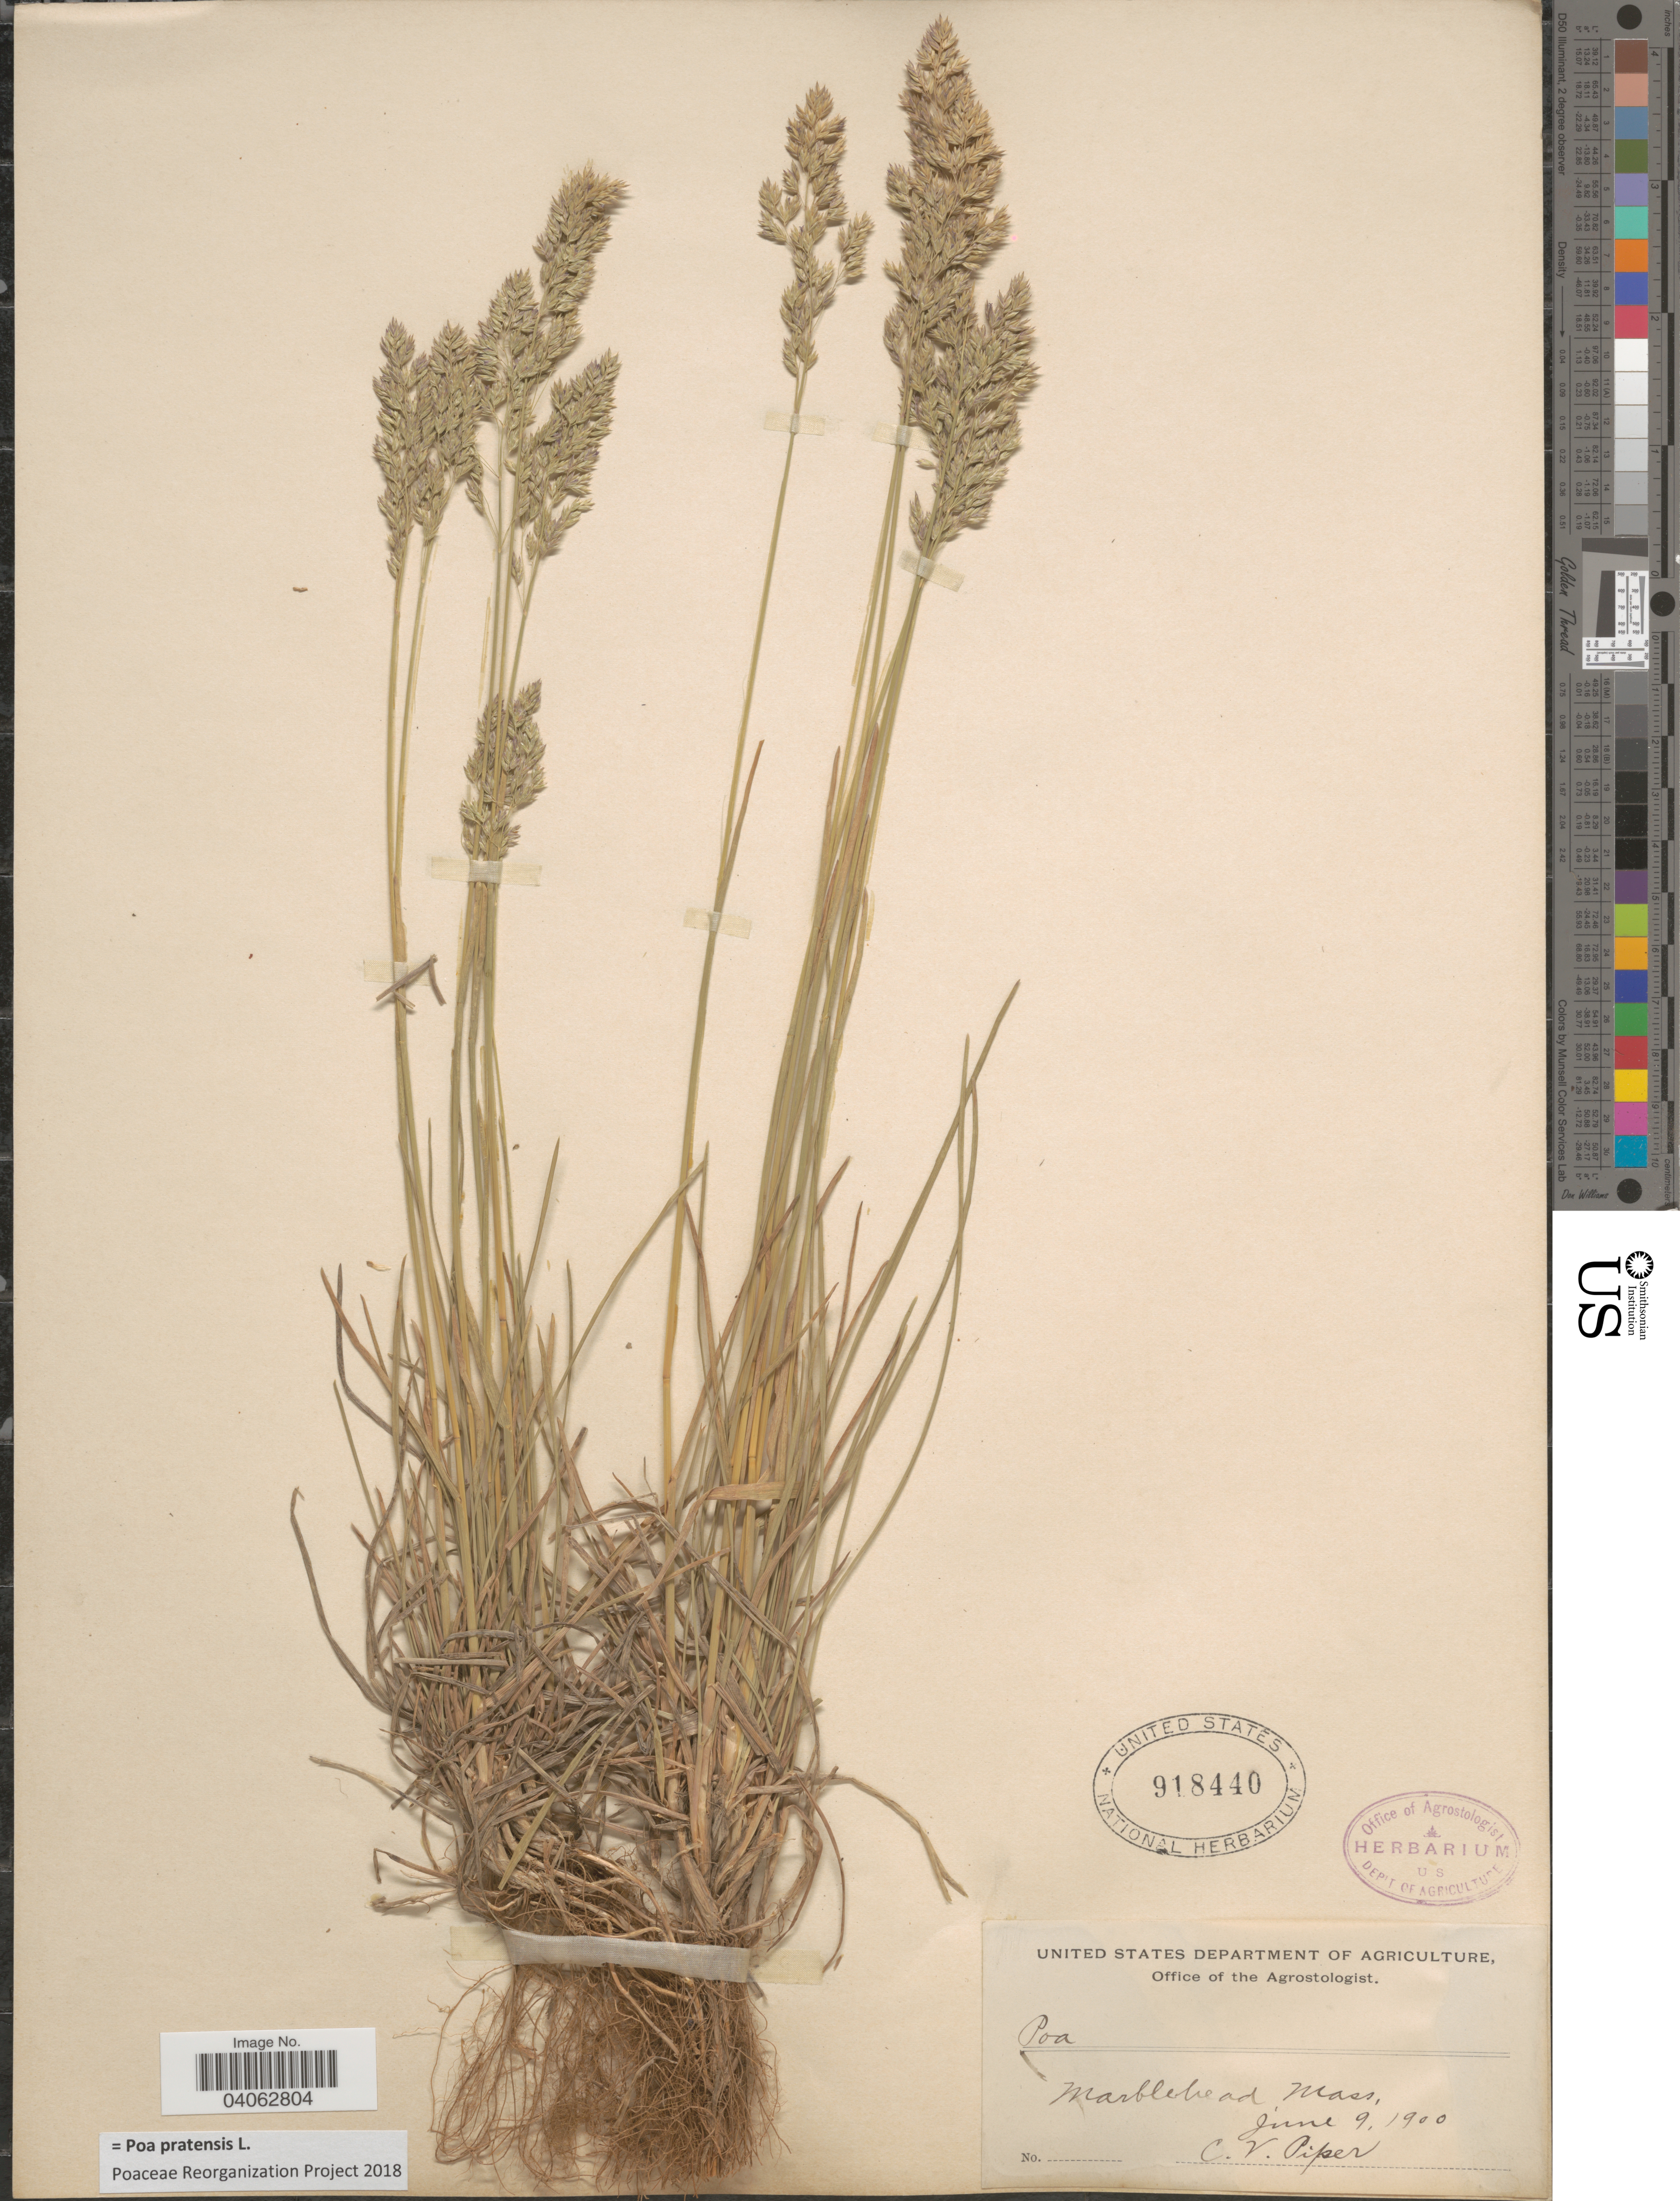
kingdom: Plantae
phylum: Tracheophyta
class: Liliopsida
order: Poales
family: Poaceae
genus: Poa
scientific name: Poa pratensis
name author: L.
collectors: C. V. Piper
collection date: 1900-06-09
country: United States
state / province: Massachusetts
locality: Marblehead.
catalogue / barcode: US 918440